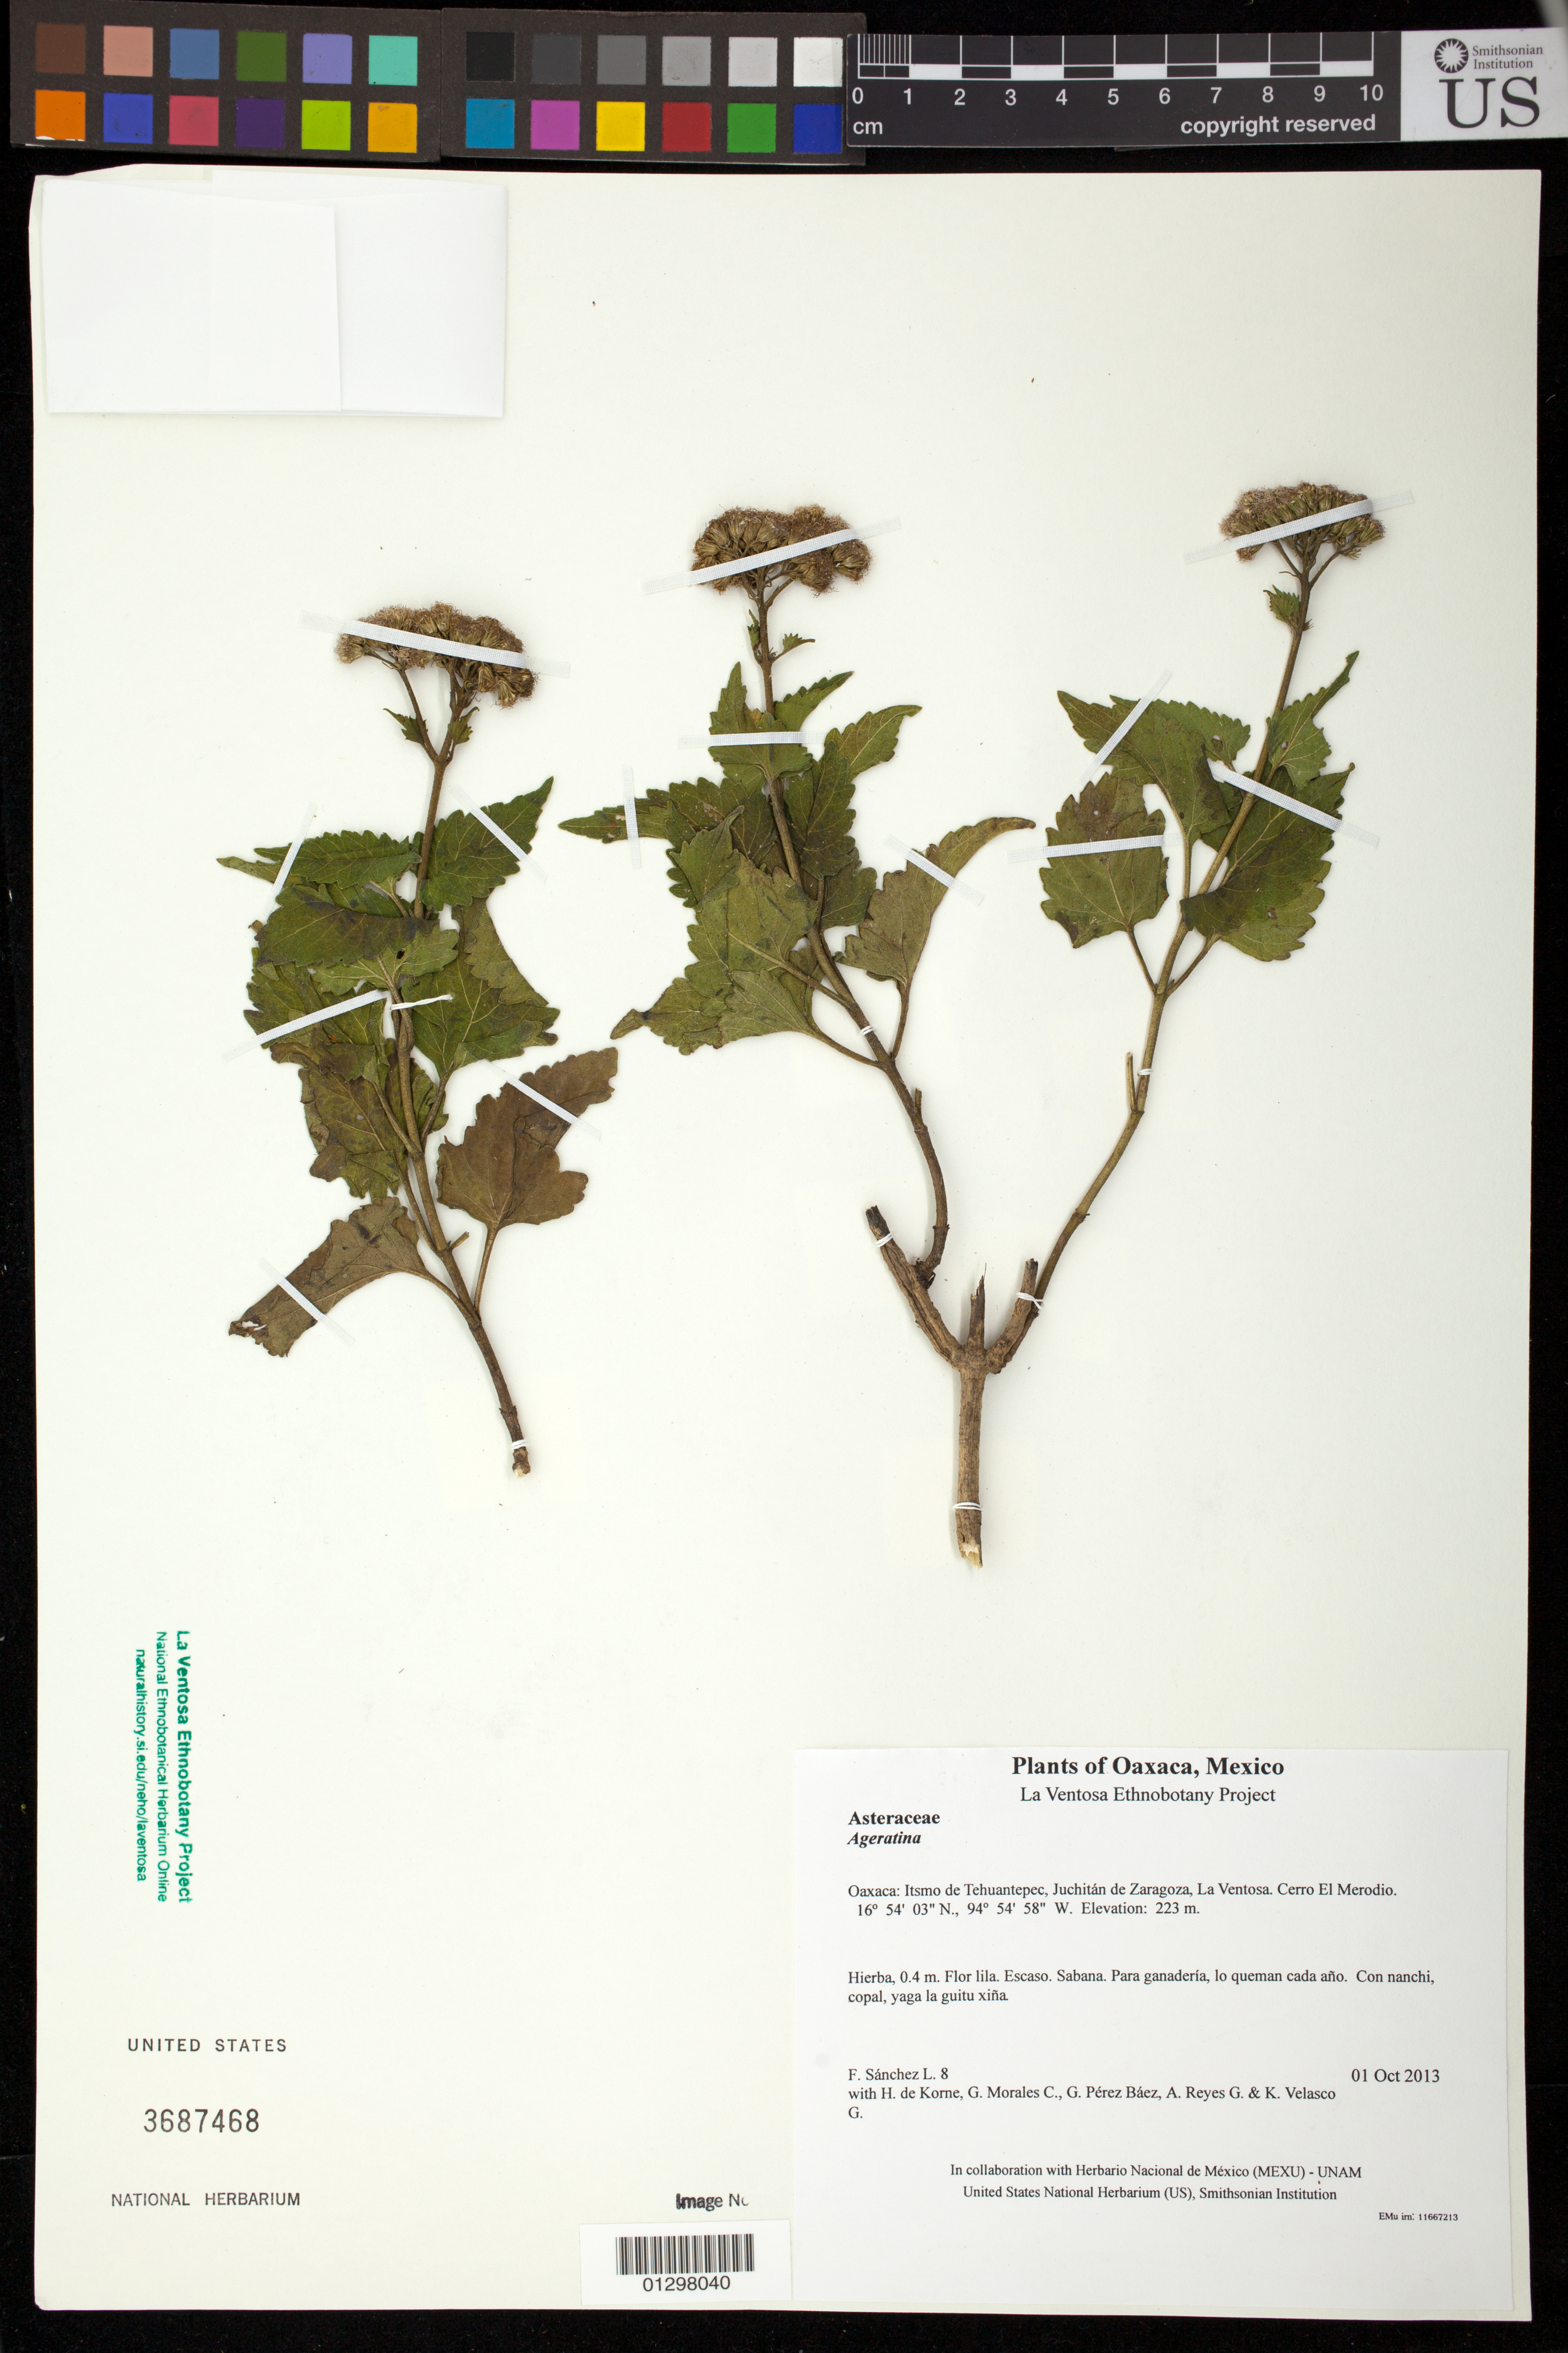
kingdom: Plantae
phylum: Tracheophyta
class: Magnoliopsida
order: Asterales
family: Asteraceae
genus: Ageratum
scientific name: Ageratum corymbosum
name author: Zuccagni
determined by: Robinson, Harold E.; Edwards, Robert D.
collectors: F. Sánchez L., H. de Korne, G. Morales C., G. Pérez Báez, A. Reyes G. & K. Velasco G.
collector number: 8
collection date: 2013-10-01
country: Mexico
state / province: Oaxaca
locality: Itsmo de Tehuantepec, Juchitán de Zaragoza, La Ventosa. Cerro El Merodio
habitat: Sabana. Para ganadería, lo queman cada año.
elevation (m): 223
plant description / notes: JEBOT, MEXU, SERO, US; Guixi. 0.4 m. Guie' lila. Huaxie'.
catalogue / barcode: US 3687468